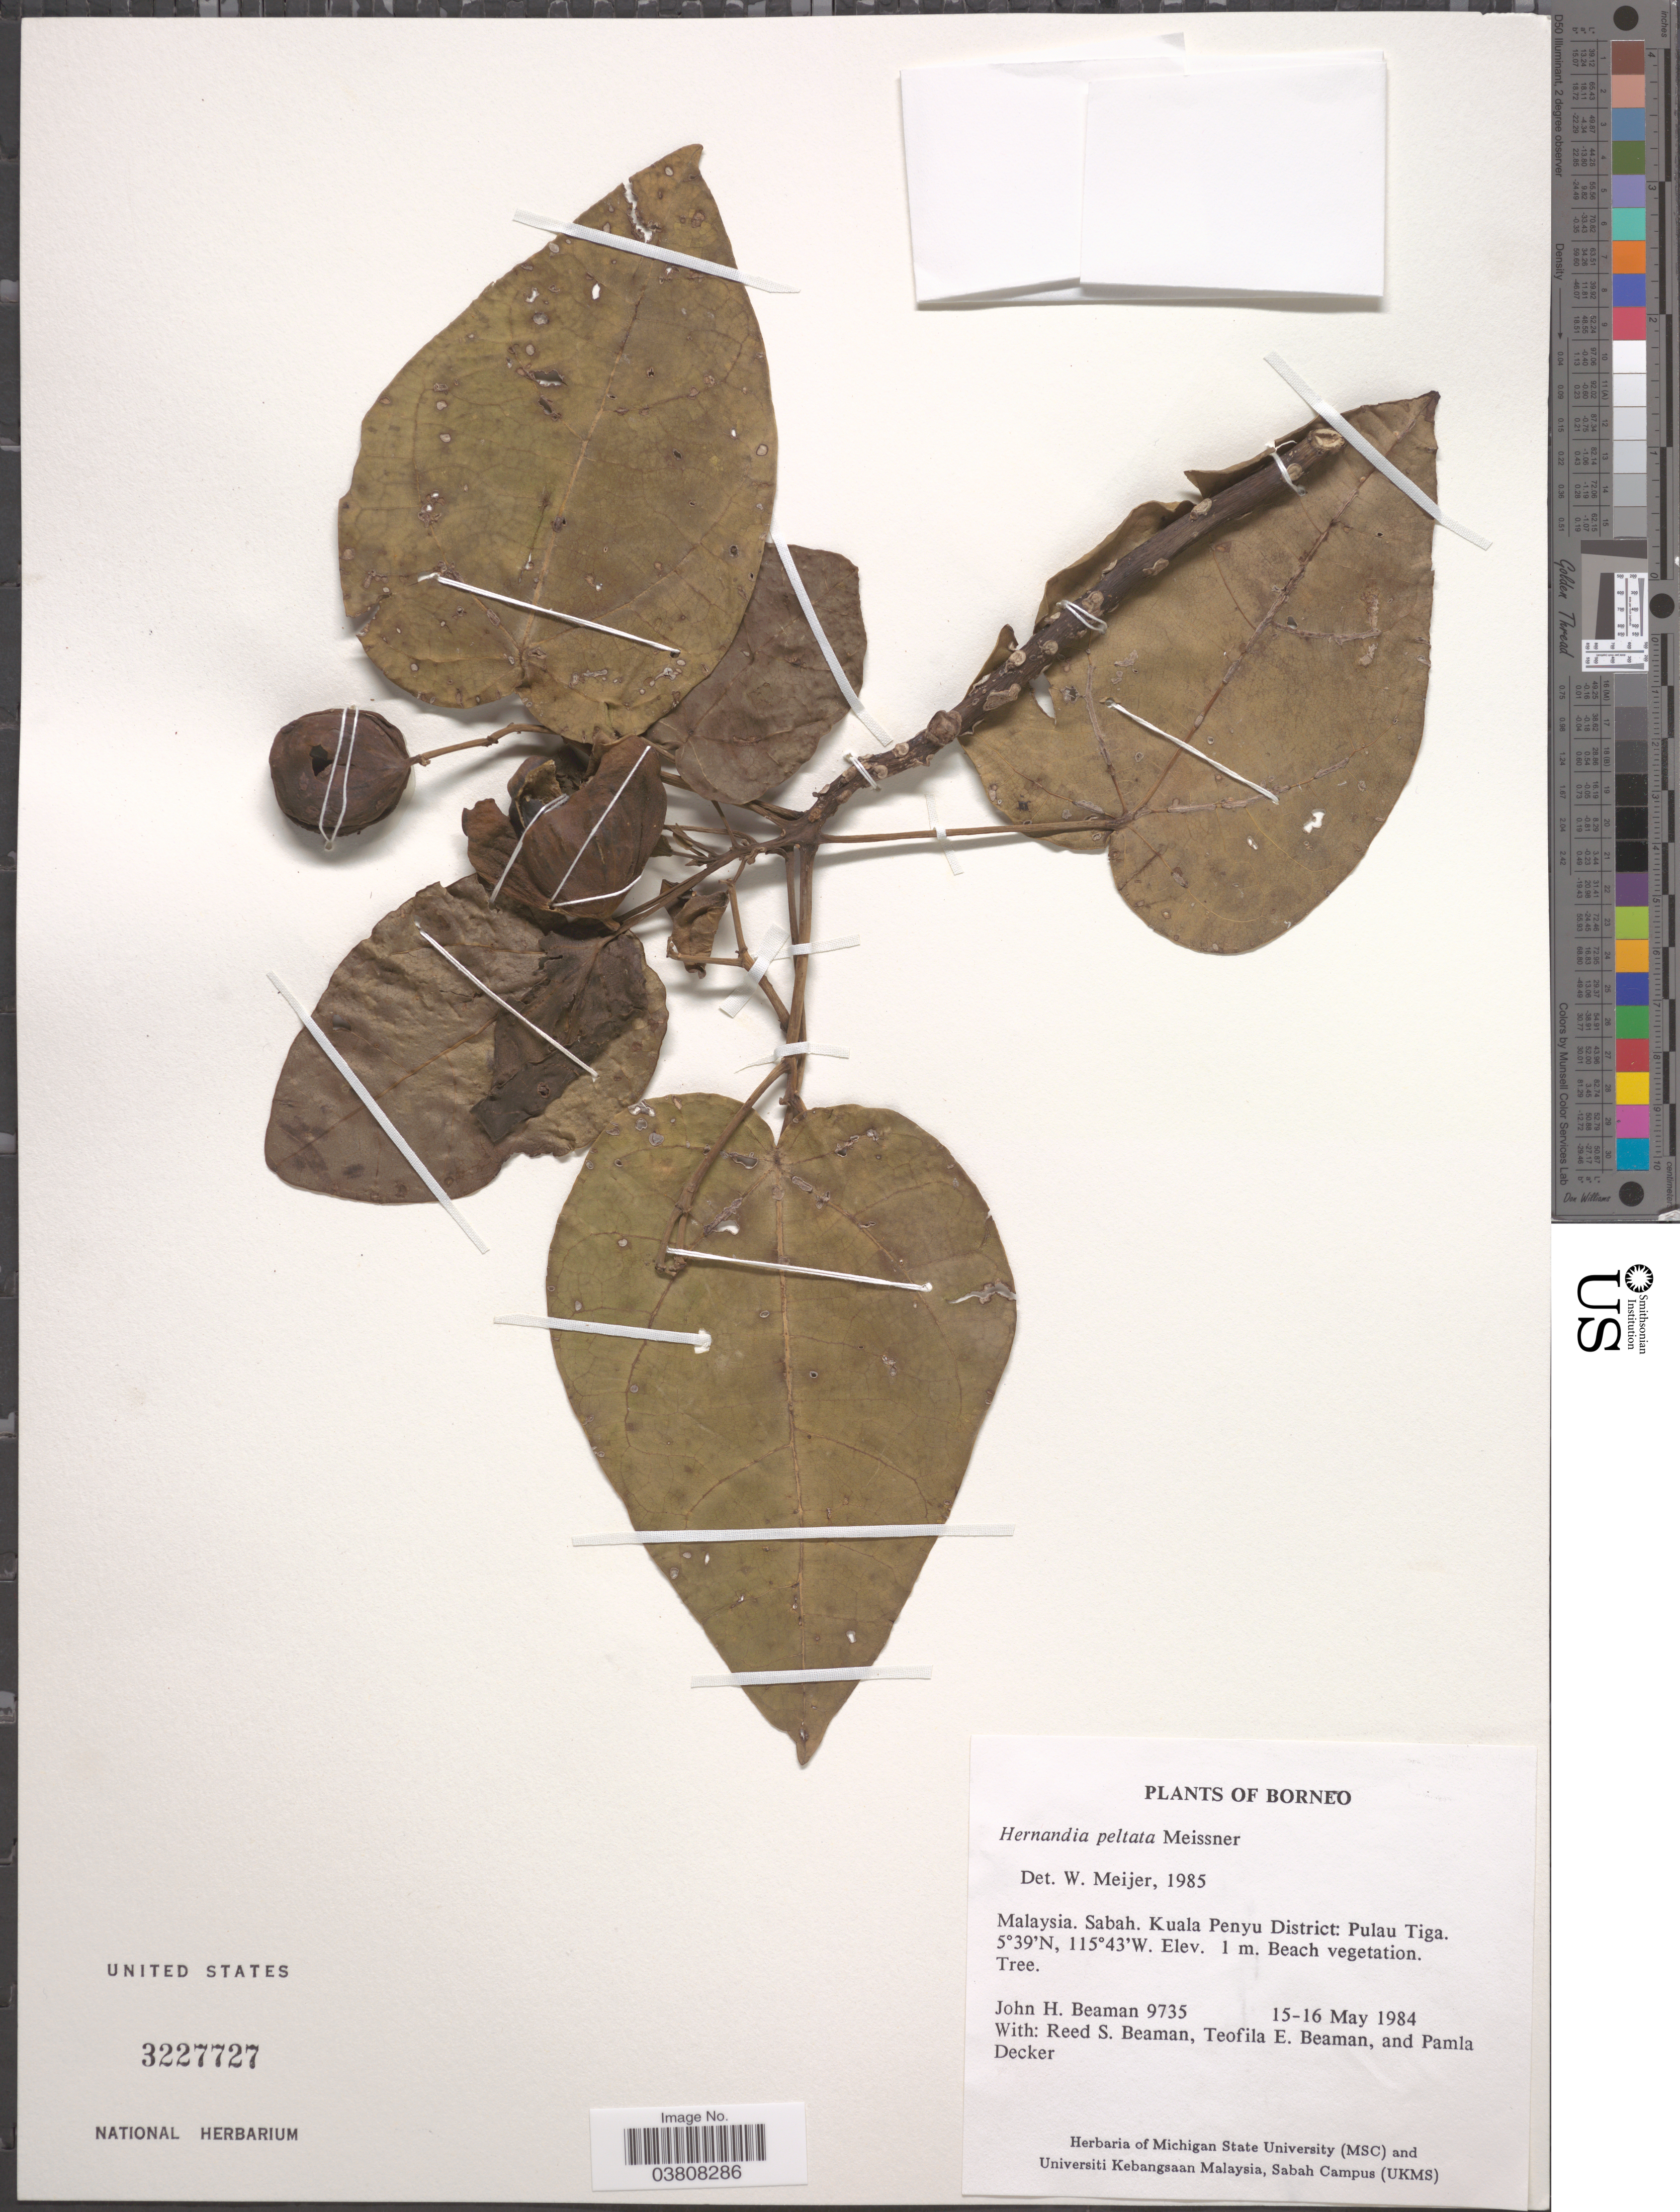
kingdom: Plantae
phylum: Tracheophyta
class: Magnoliopsida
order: Laurales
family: Hernandiaceae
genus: Hernandia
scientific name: Hernandia nymphaeifolia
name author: (C. Presl) Kubitzki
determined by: Strong, Mark T., (BOT), Smithsonian Institution - National Museum of Natural History (UNITED STATES)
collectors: J. H. Beaman, R. S. Beaman, T. E. Beaman & P. Decker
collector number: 9735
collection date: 1984-05-15/1984-05-16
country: Malaysia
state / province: Sabah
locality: Borneo. Kuala Penyu District: Pulau Tiga.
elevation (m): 1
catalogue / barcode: US 3227727